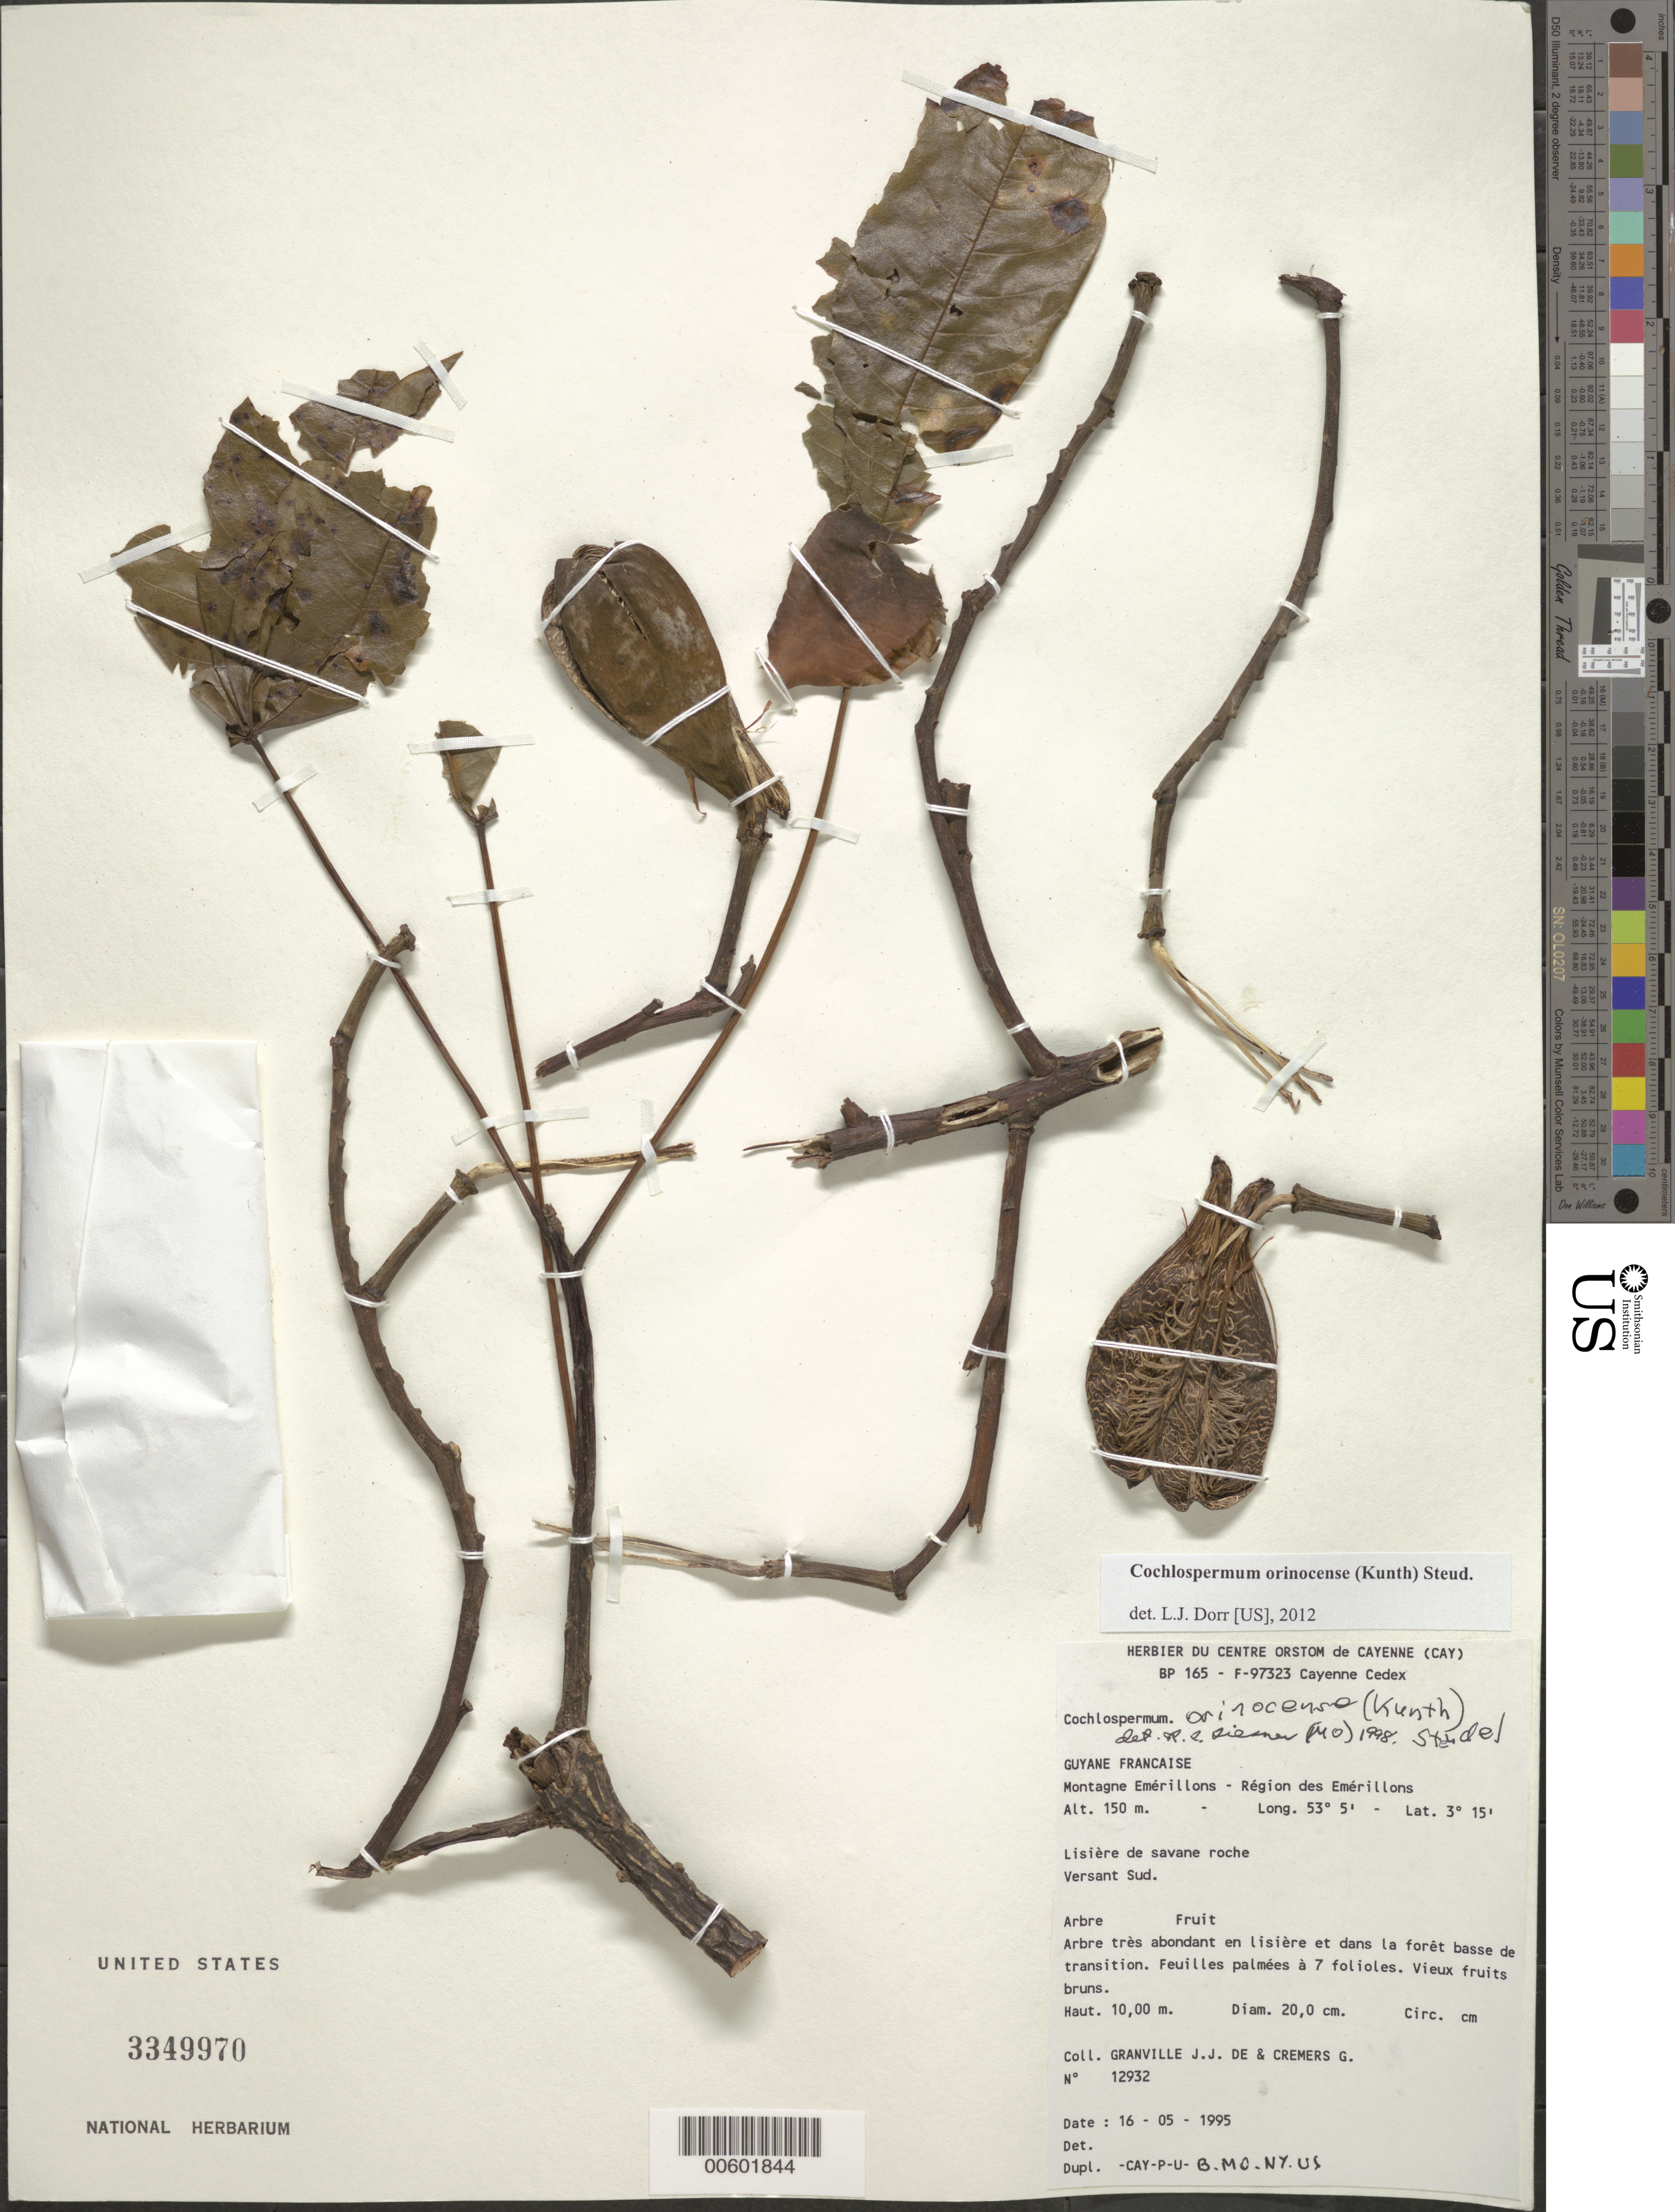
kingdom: Plantae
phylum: Tracheophyta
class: Magnoliopsida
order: Malvales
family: Cochlospermaceae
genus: Cochlospermum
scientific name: Cochlospermum orinocense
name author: (Kunth) Steud.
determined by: Liesner, R. L.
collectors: J.-J. de Granville & G. Cremers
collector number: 12932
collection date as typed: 16-May-95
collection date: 1995-05-16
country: French Guiana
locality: Montagne Emerillions, region des Emerillions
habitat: Edge of rocky savanna, S slope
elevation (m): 150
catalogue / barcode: US 3349970